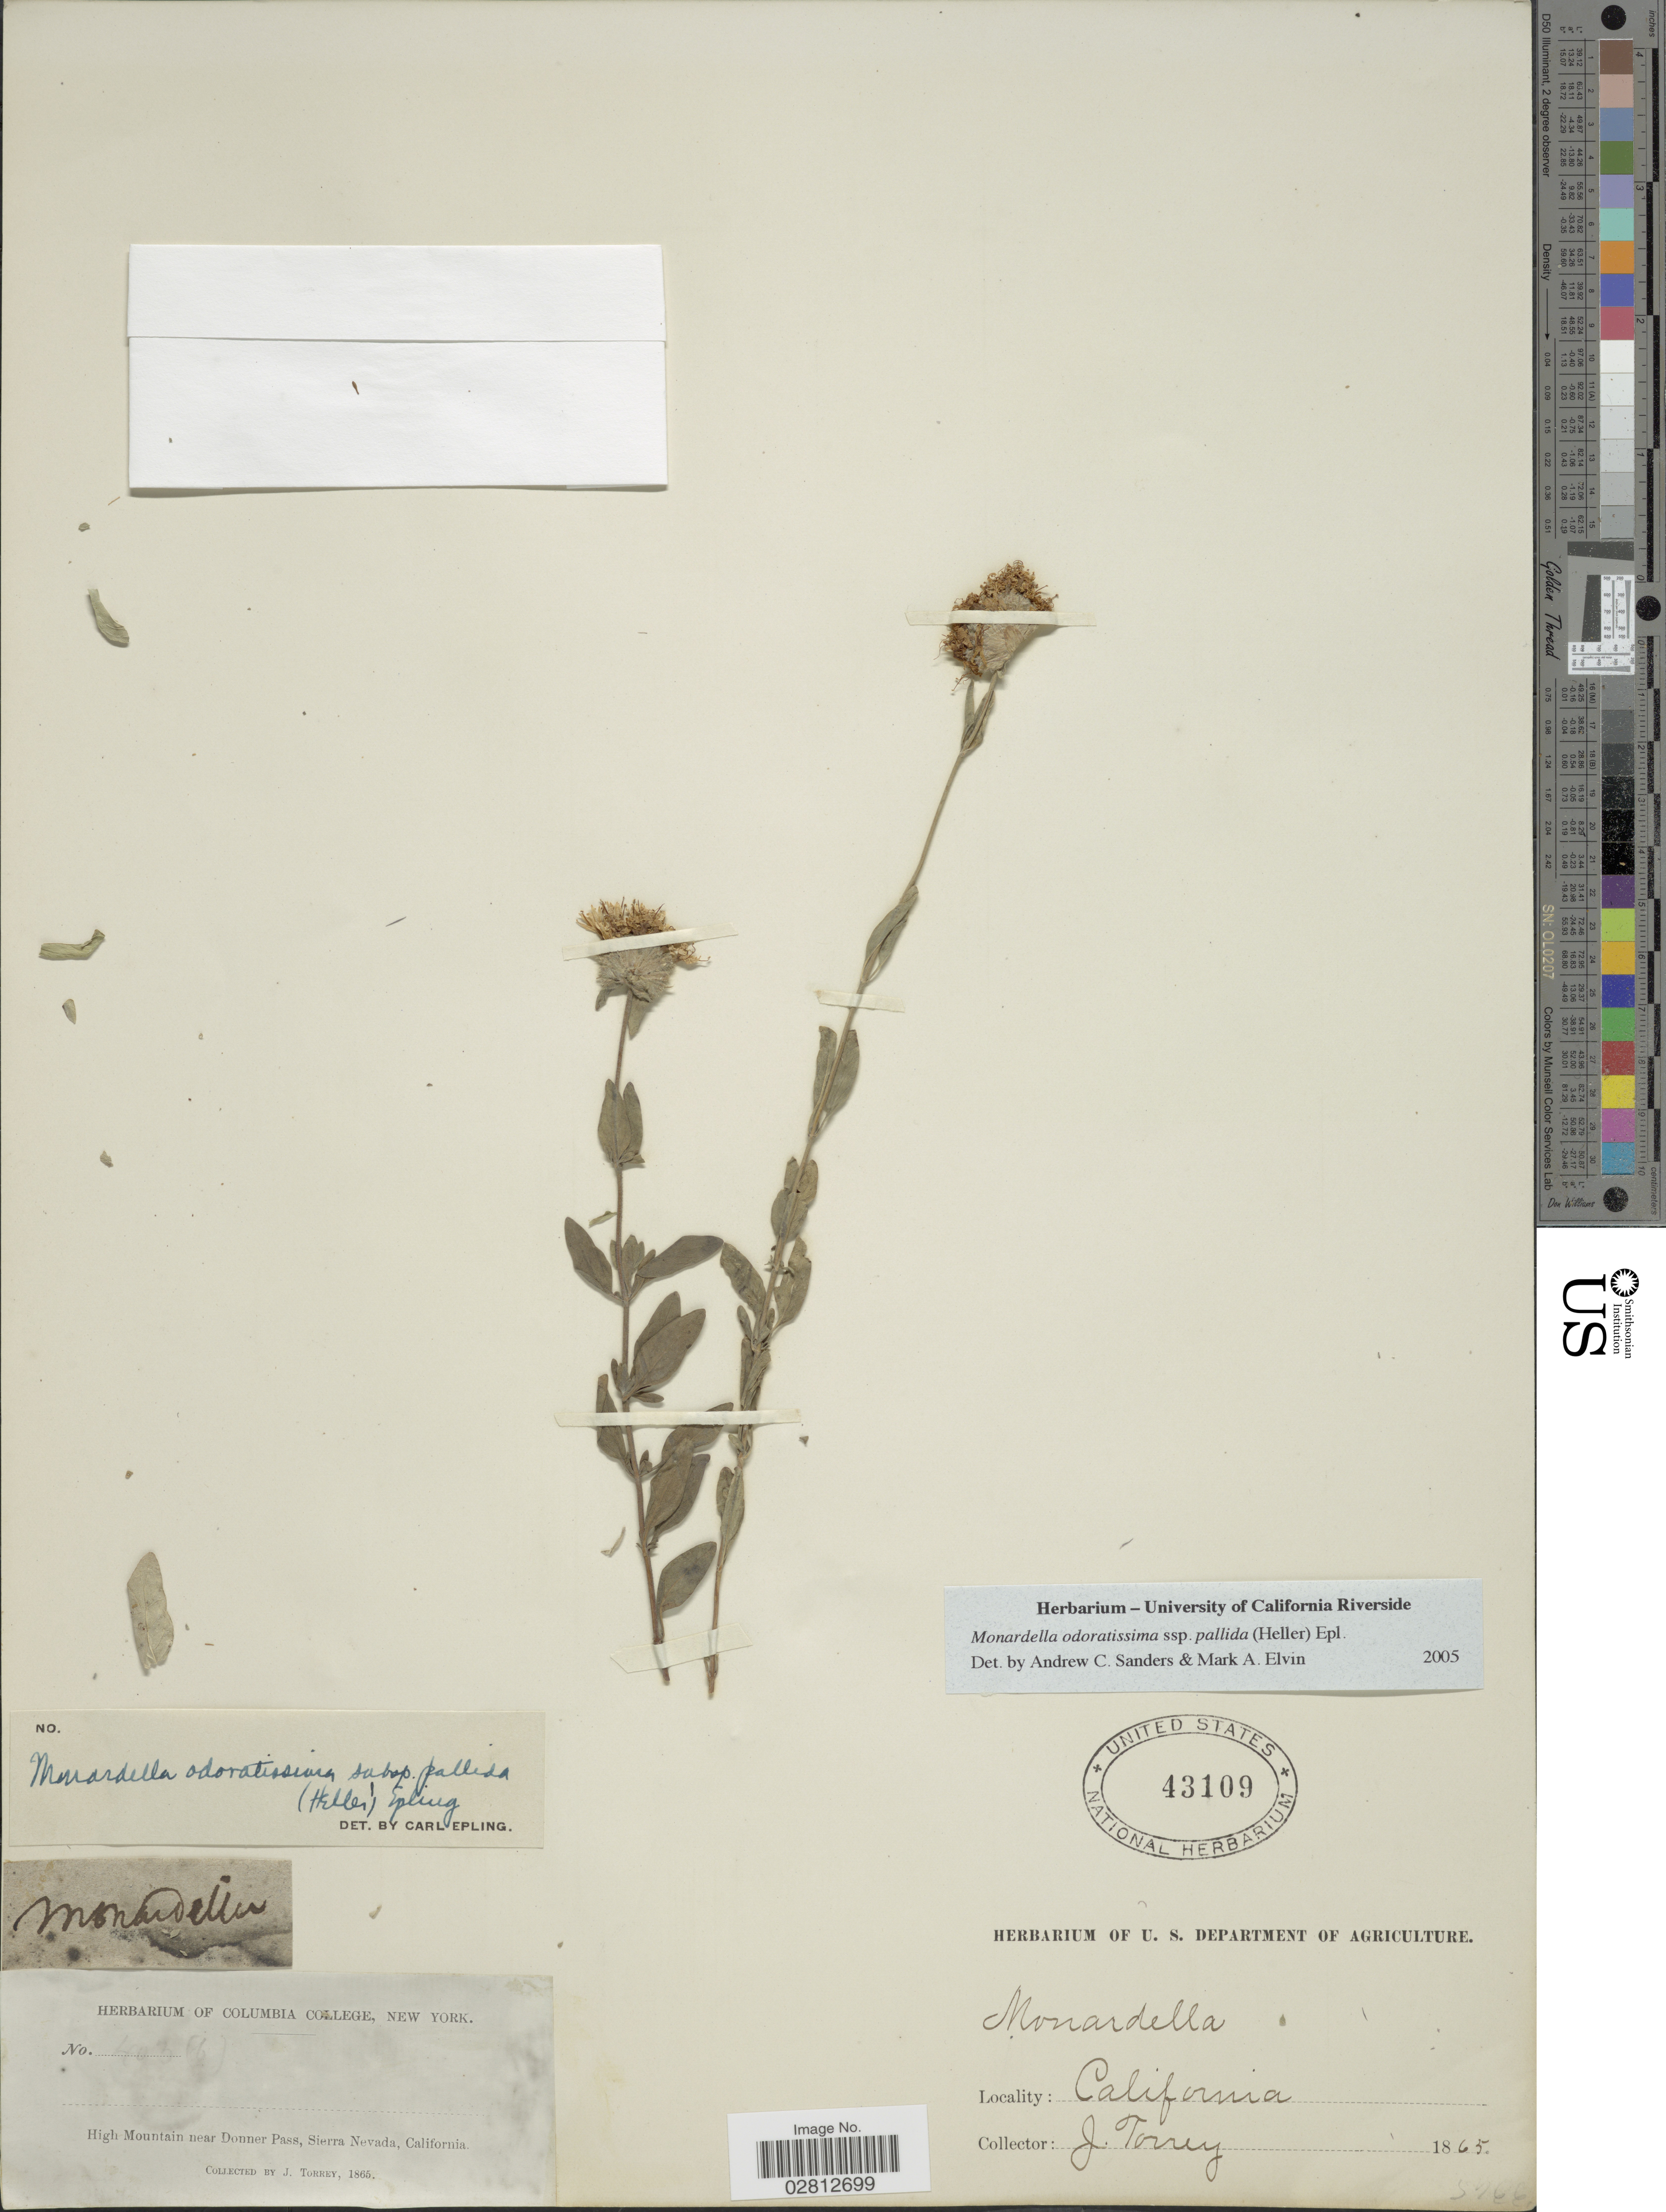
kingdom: Plantae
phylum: Tracheophyta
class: Magnoliopsida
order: Lamiales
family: Lamiaceae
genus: Monardella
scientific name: Monardella odoratissima subsp. pallida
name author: (A. Heller) Epling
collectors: J. Torrey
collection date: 1865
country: United States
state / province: California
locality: High Mountain near Donner Pass, Sierra Nevada.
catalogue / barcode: US 43109